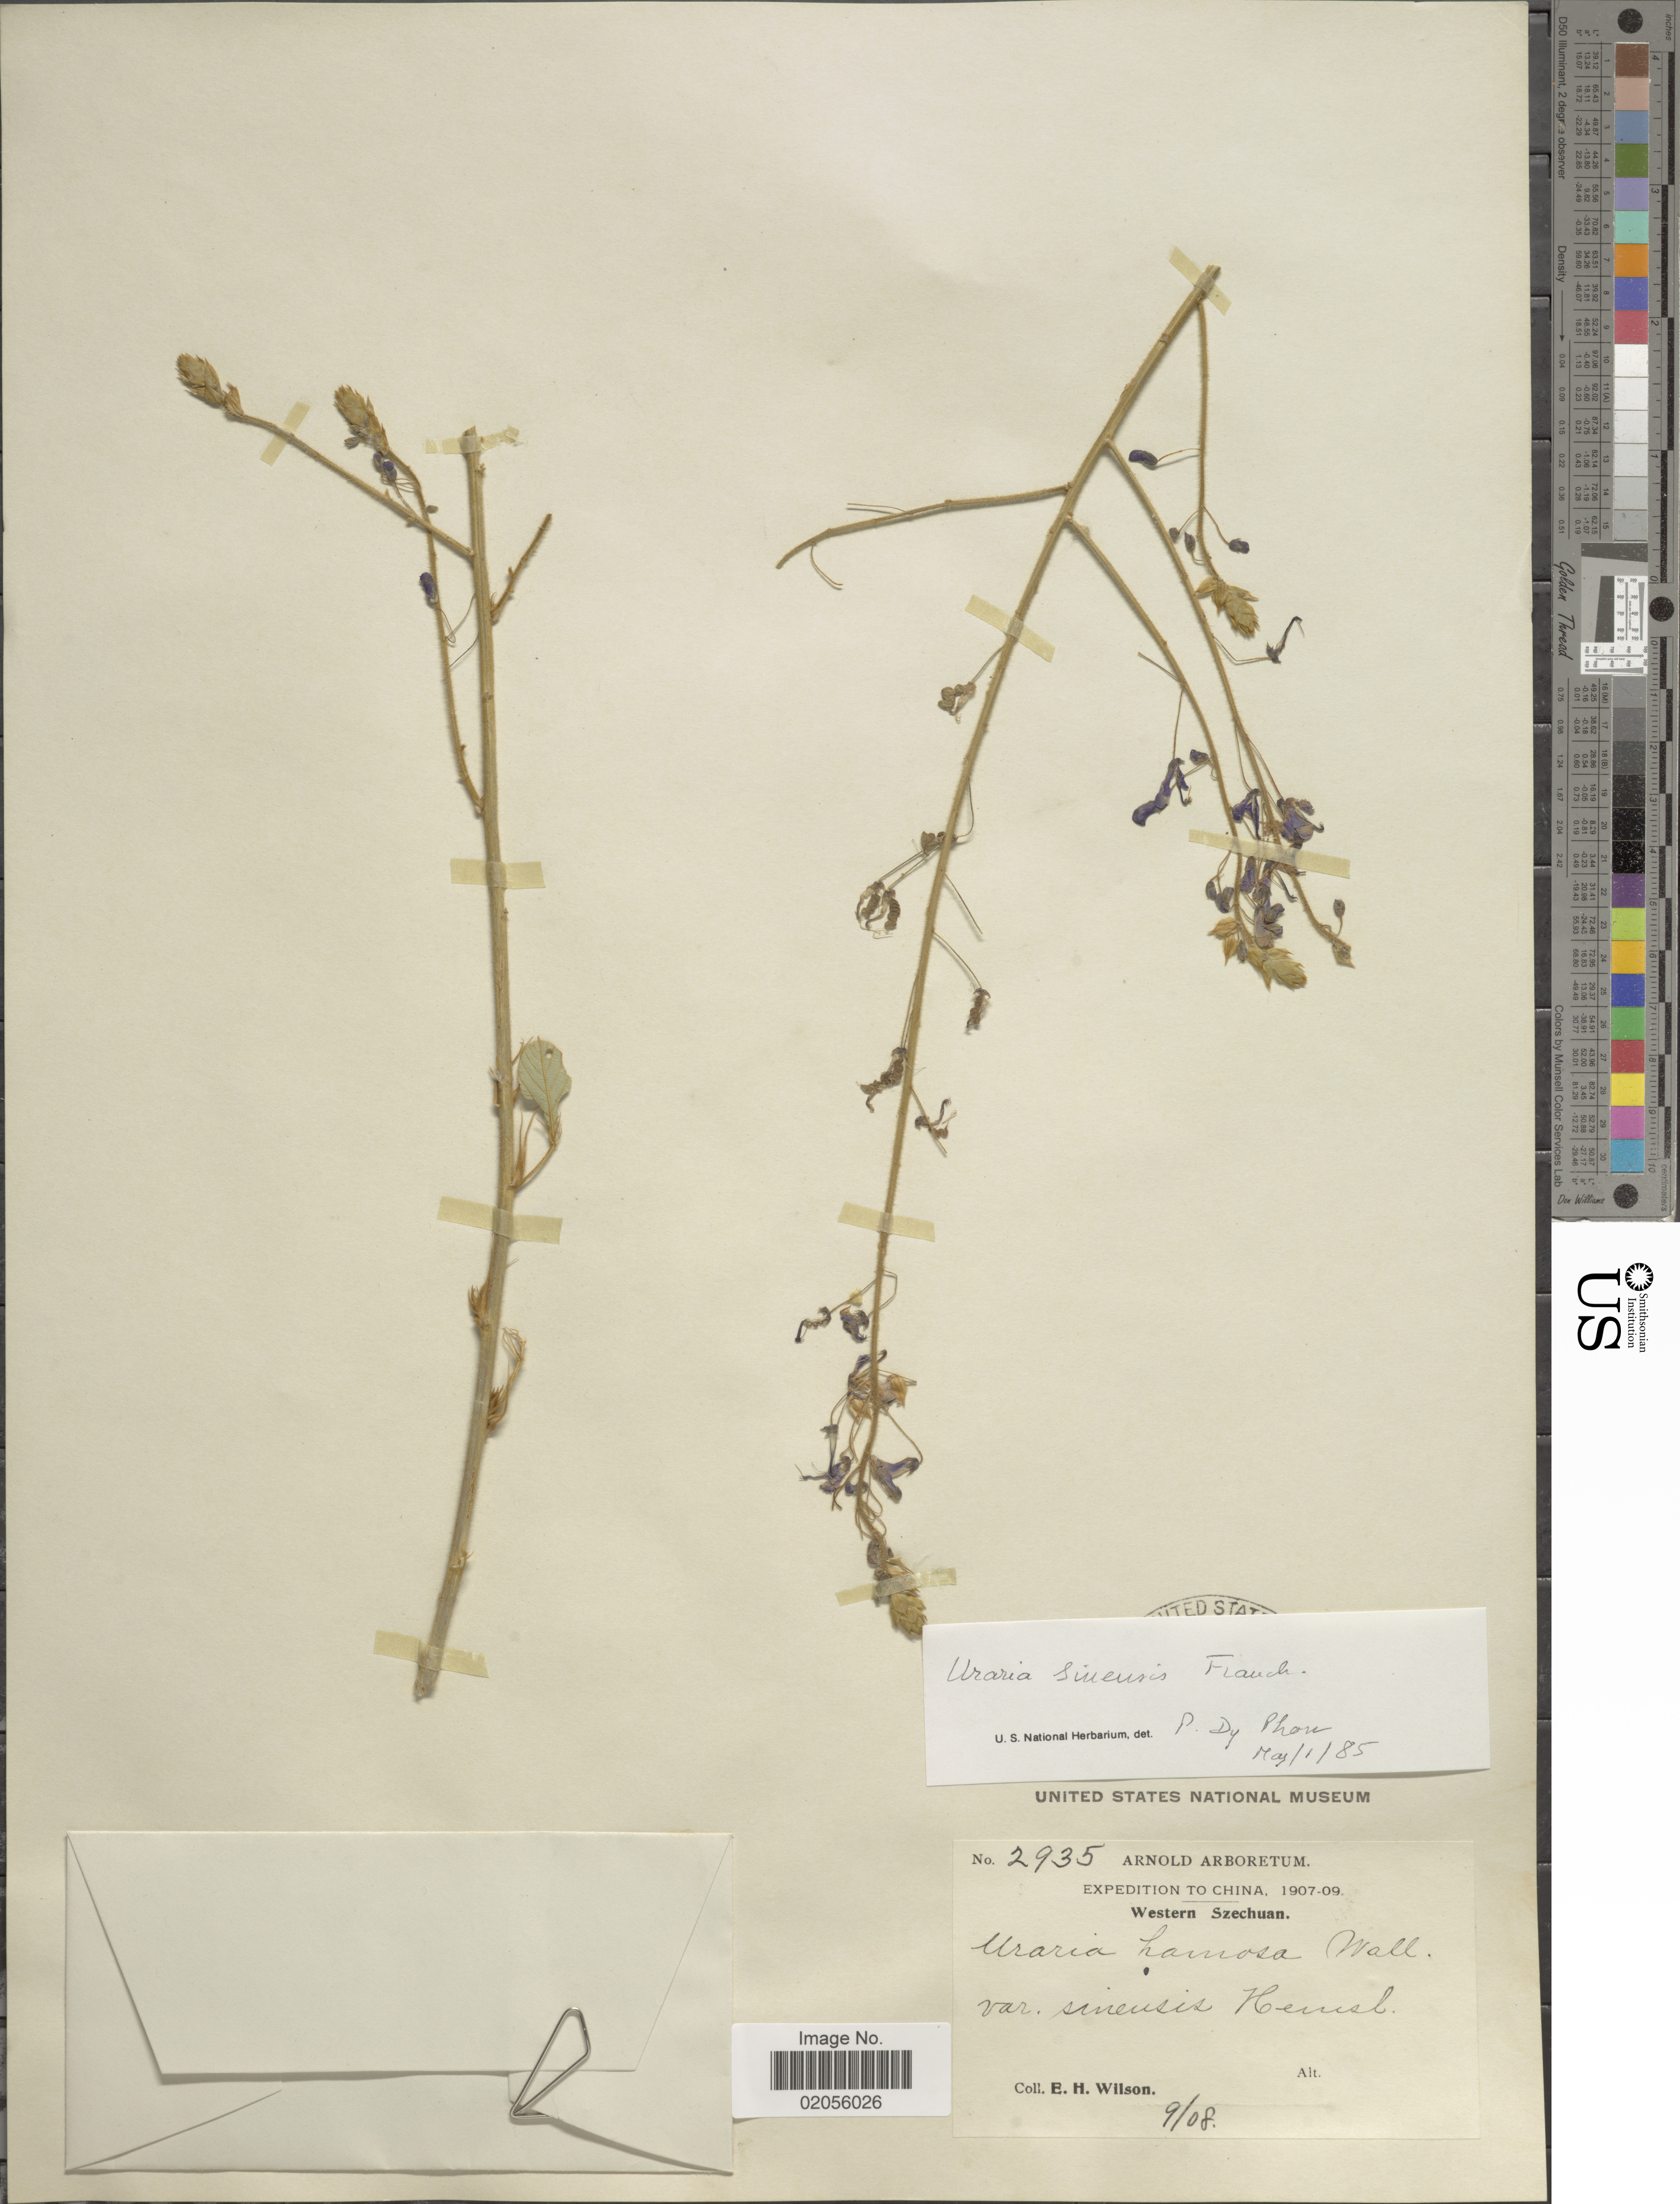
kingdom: Plantae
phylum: Tracheophyta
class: Magnoliopsida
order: Fabales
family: Fabaceae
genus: Uraria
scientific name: Uraria sinensis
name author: (J.H. Hemsl.) Franch.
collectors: E. Wilson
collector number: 2935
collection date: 1908-09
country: China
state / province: Sichuan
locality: Western Szechuan.